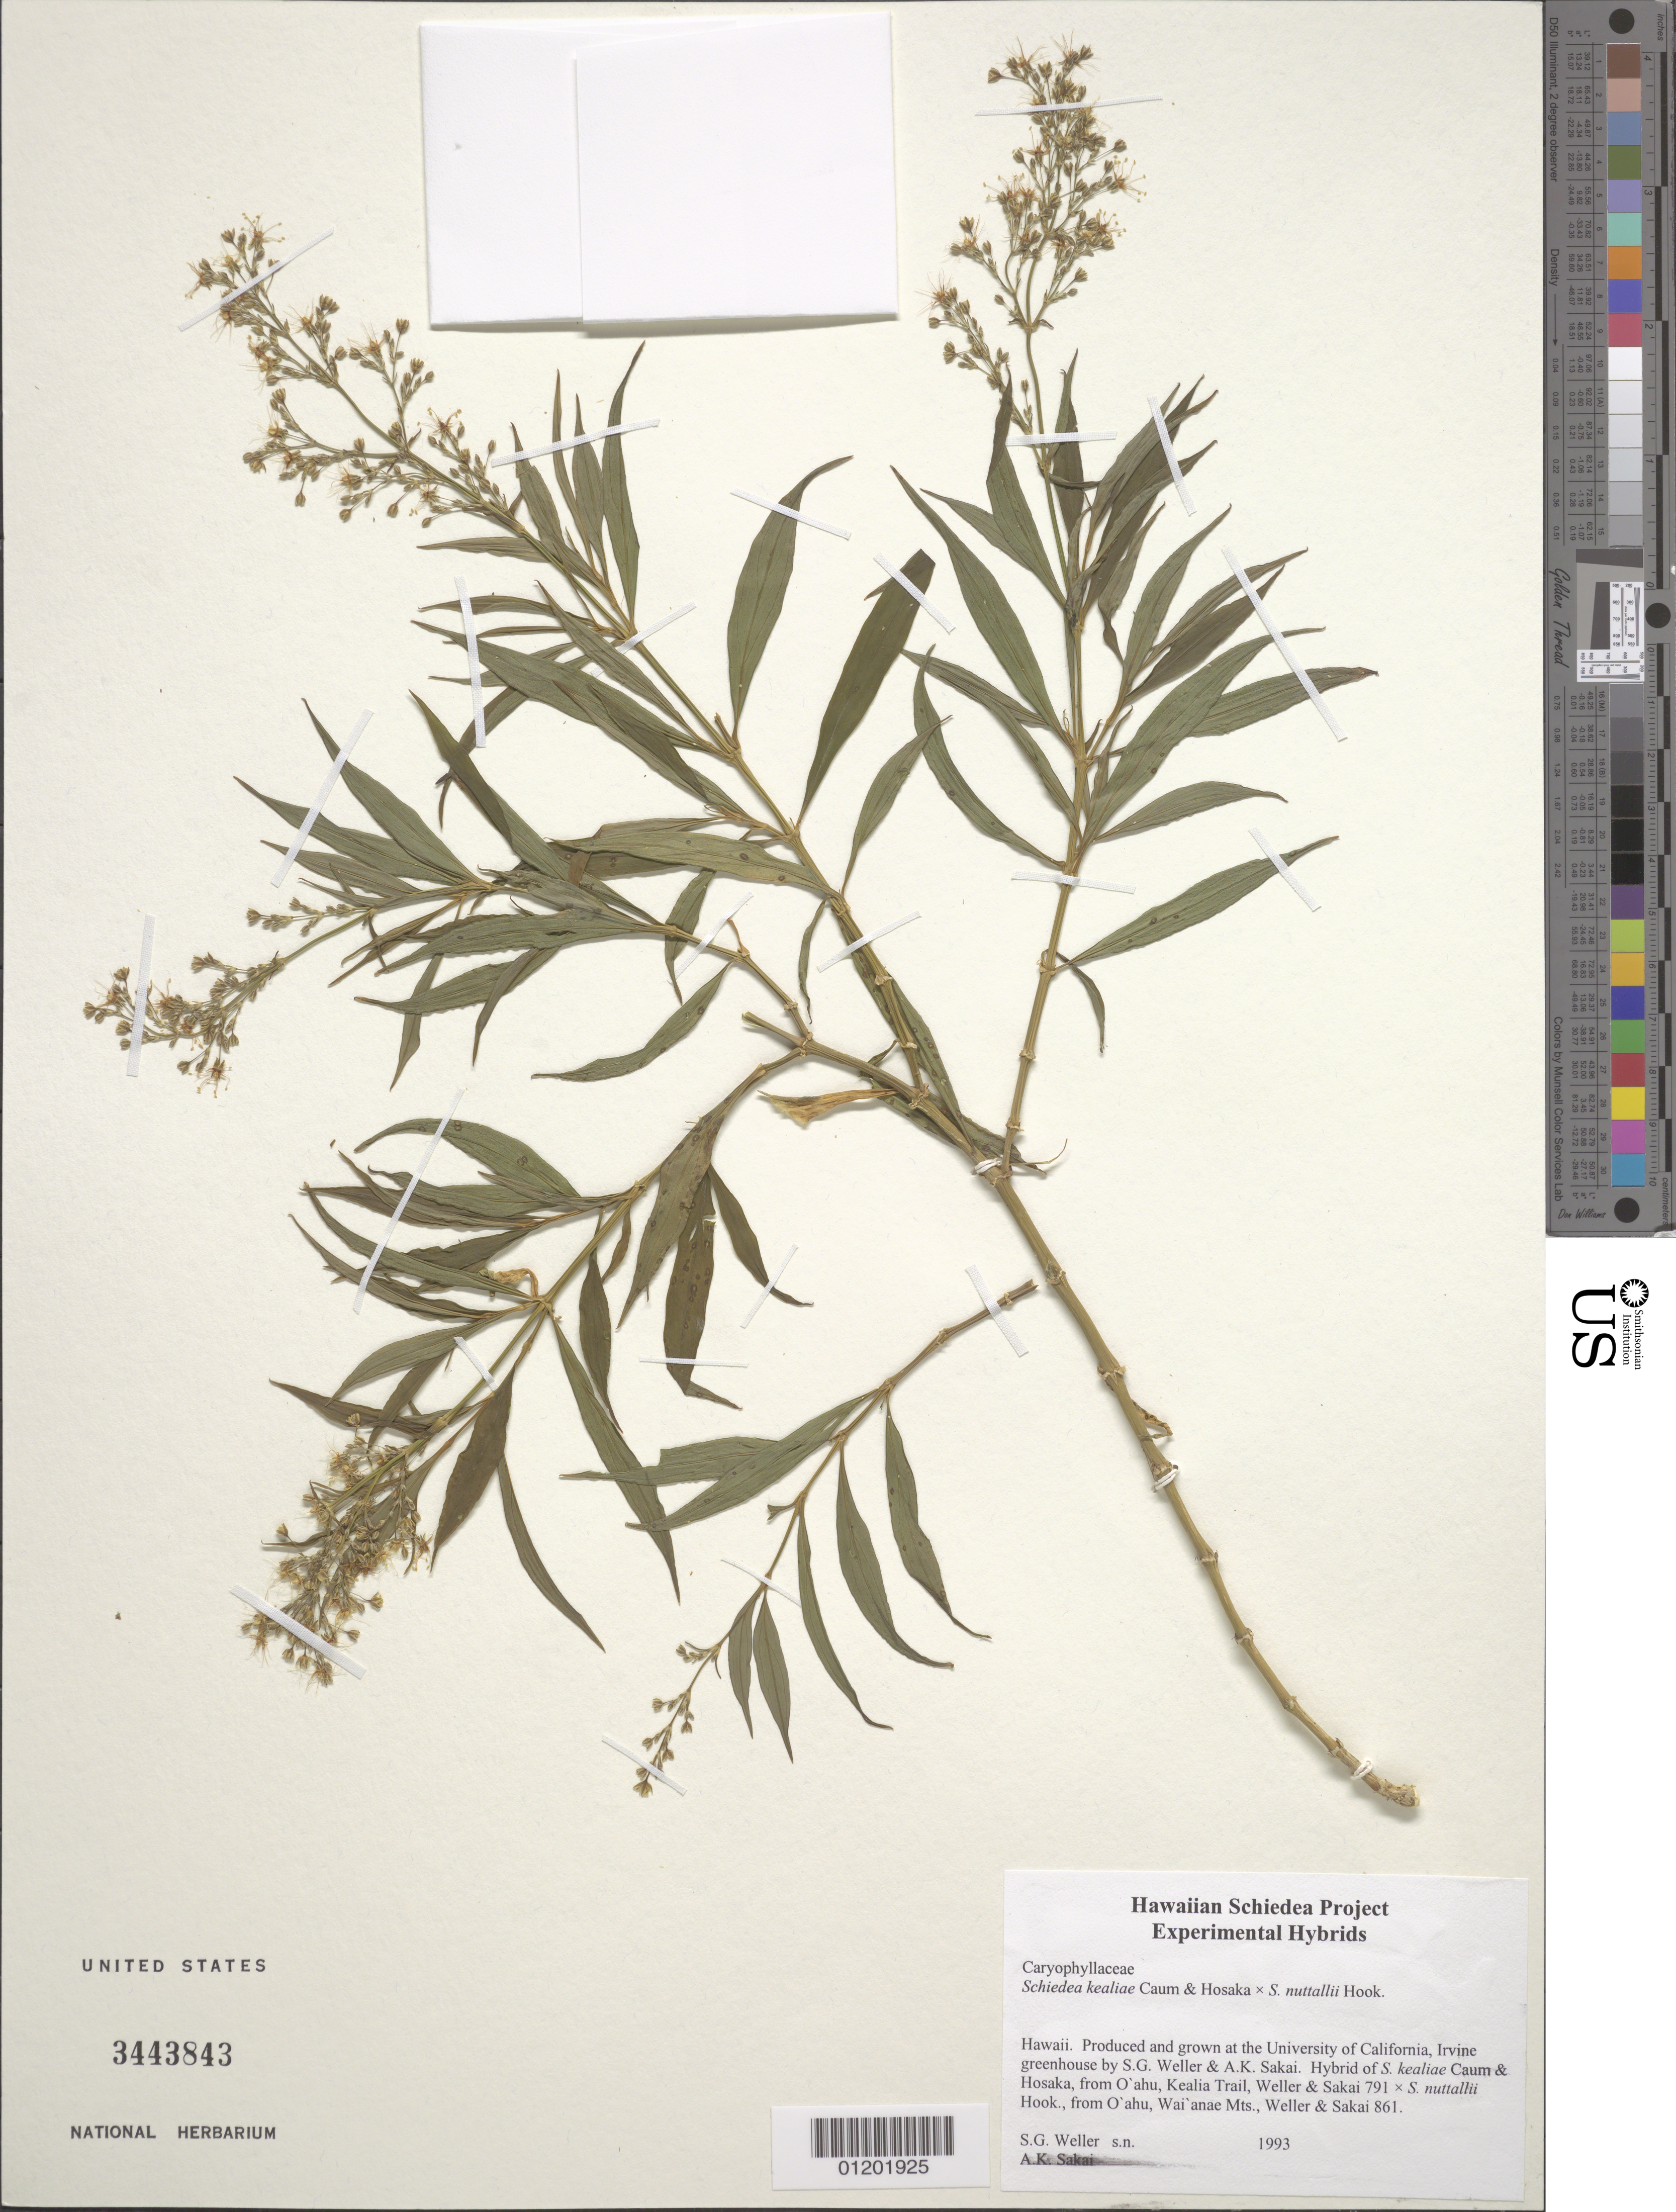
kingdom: Plantae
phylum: Tracheophyta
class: Magnoliopsida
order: Caryophyllales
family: Caryophyllaceae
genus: Schiedea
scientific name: Schiedea kealiae x S. nuttallii Hook.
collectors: S. G. Weller & A. Sakai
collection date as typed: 1993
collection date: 1993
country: United States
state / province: California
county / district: Orange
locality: University of California, Irvine greenhouse.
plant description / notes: Hybrid of S. kealiae Caum & Hosaka [from O'ahu, Kealia Trail, Weller & Sakai 791] × S. nuttallii Hook. subsp. nuttallii [from O'ahu, Wai'anae Mts., Weller & Sakai 861].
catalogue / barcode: US 3443843